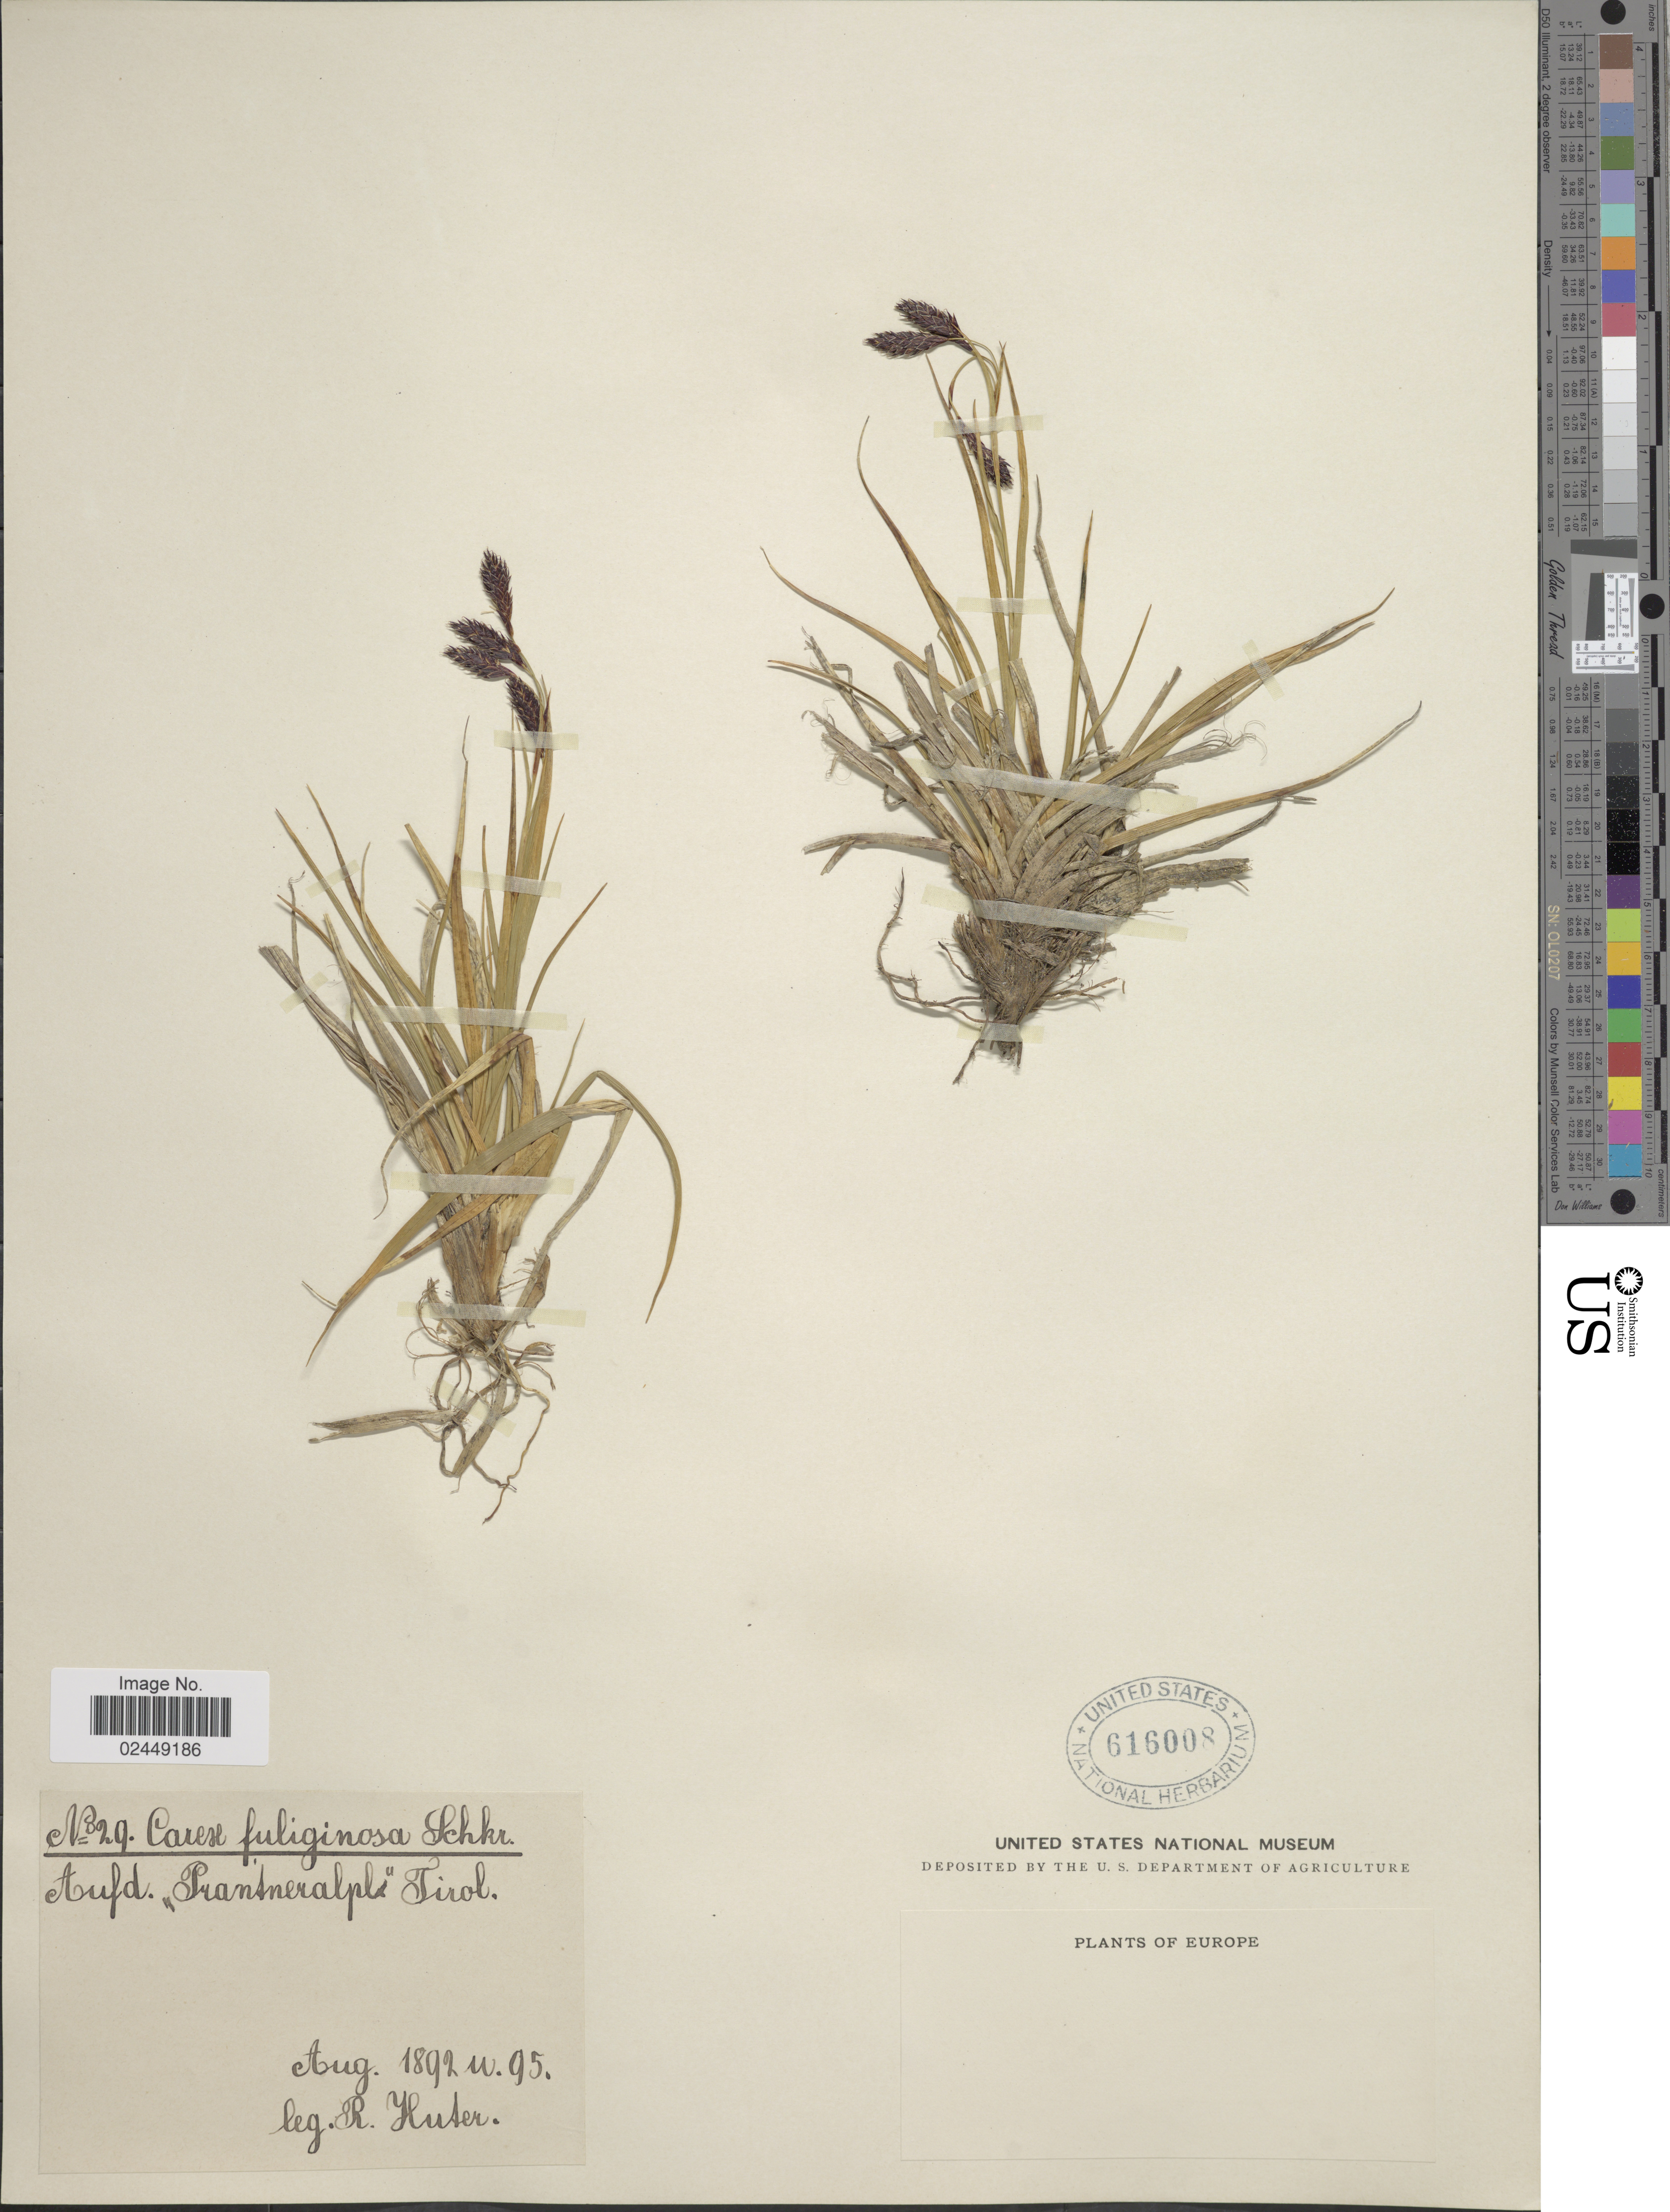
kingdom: Plantae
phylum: Tracheophyta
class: Liliopsida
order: Poales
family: Cyperaceae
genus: Carex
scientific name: Carex fuliginosa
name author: Schkuhr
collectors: R. Huter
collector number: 29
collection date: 1892-08/1895-08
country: Austria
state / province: Tirol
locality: Aufd ,,Prantneralps'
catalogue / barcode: US 616008